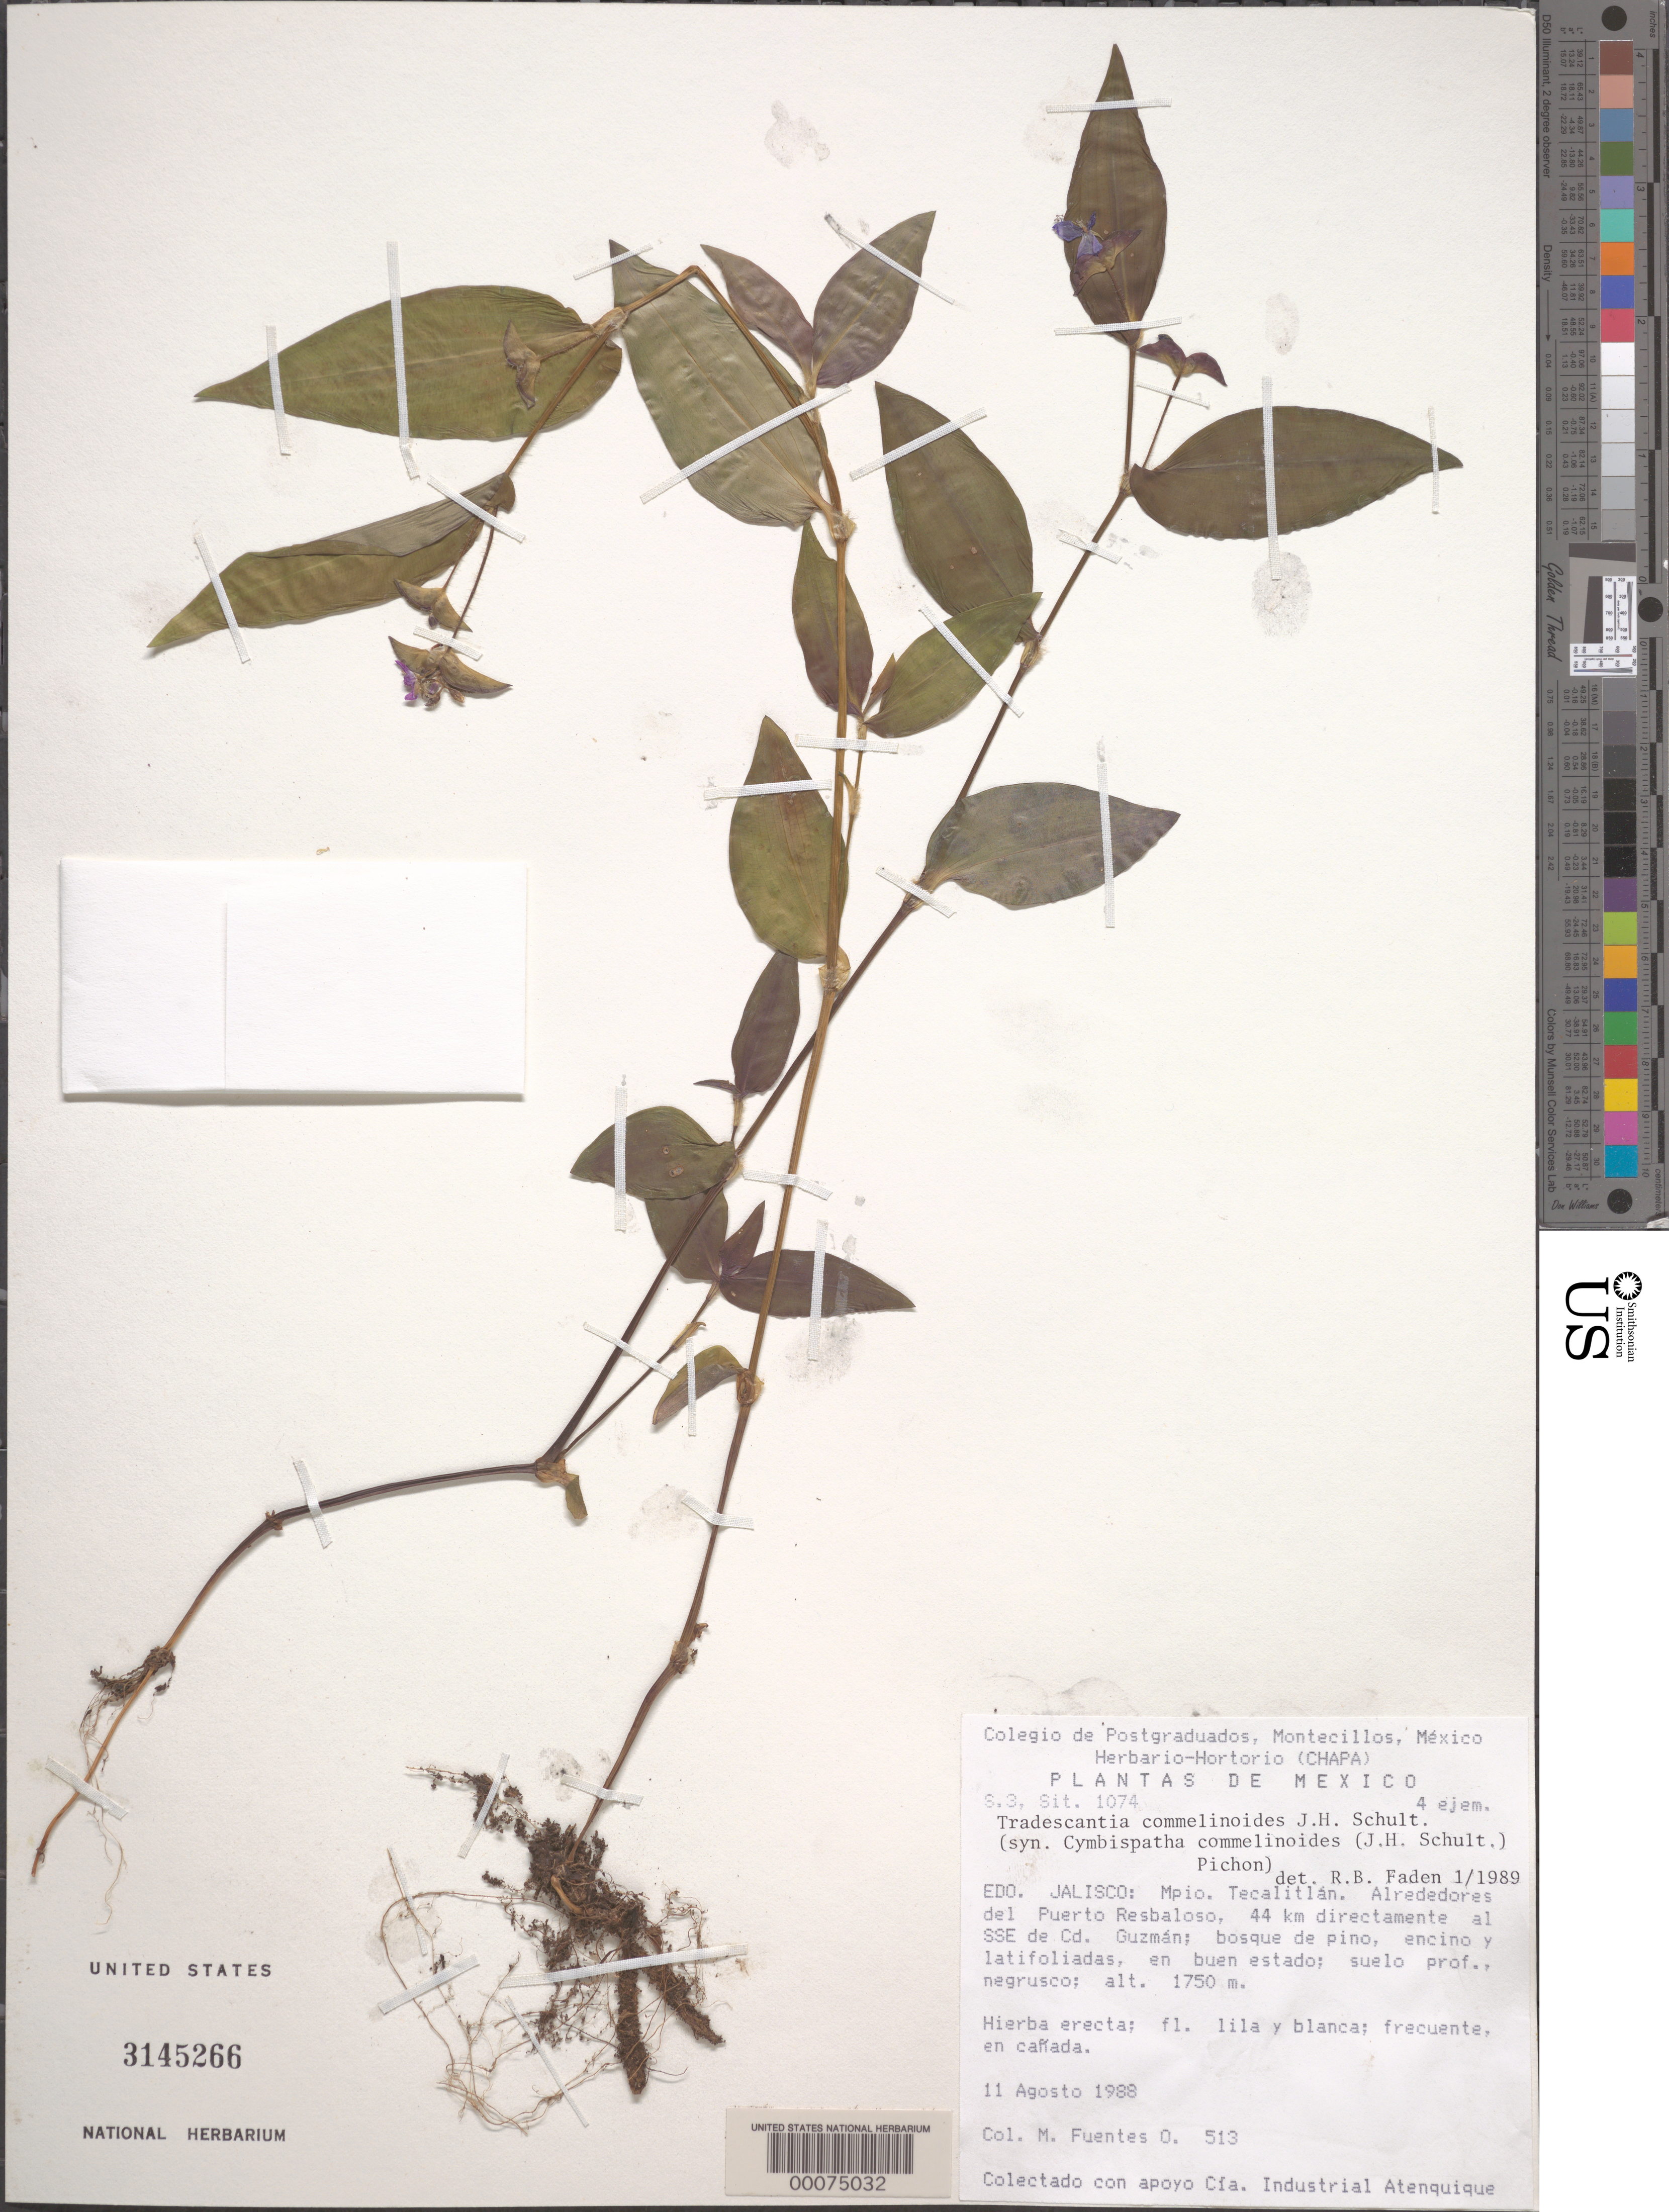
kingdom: Plantae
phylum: Tracheophyta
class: Liliopsida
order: Commelinales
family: Commelinaceae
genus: Tradescantia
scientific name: Tradescantia commelinoides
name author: Schult. & Schult. f.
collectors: M. Fuentes O.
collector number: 513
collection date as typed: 11 Aug 1988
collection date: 1988-08-11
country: Mexico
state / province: Jalisco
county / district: Tecalitlán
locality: Alrededores del Puerto Resbaloso, 44 km directly SSE of Cd. Guzman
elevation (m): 1750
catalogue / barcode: US 3145266